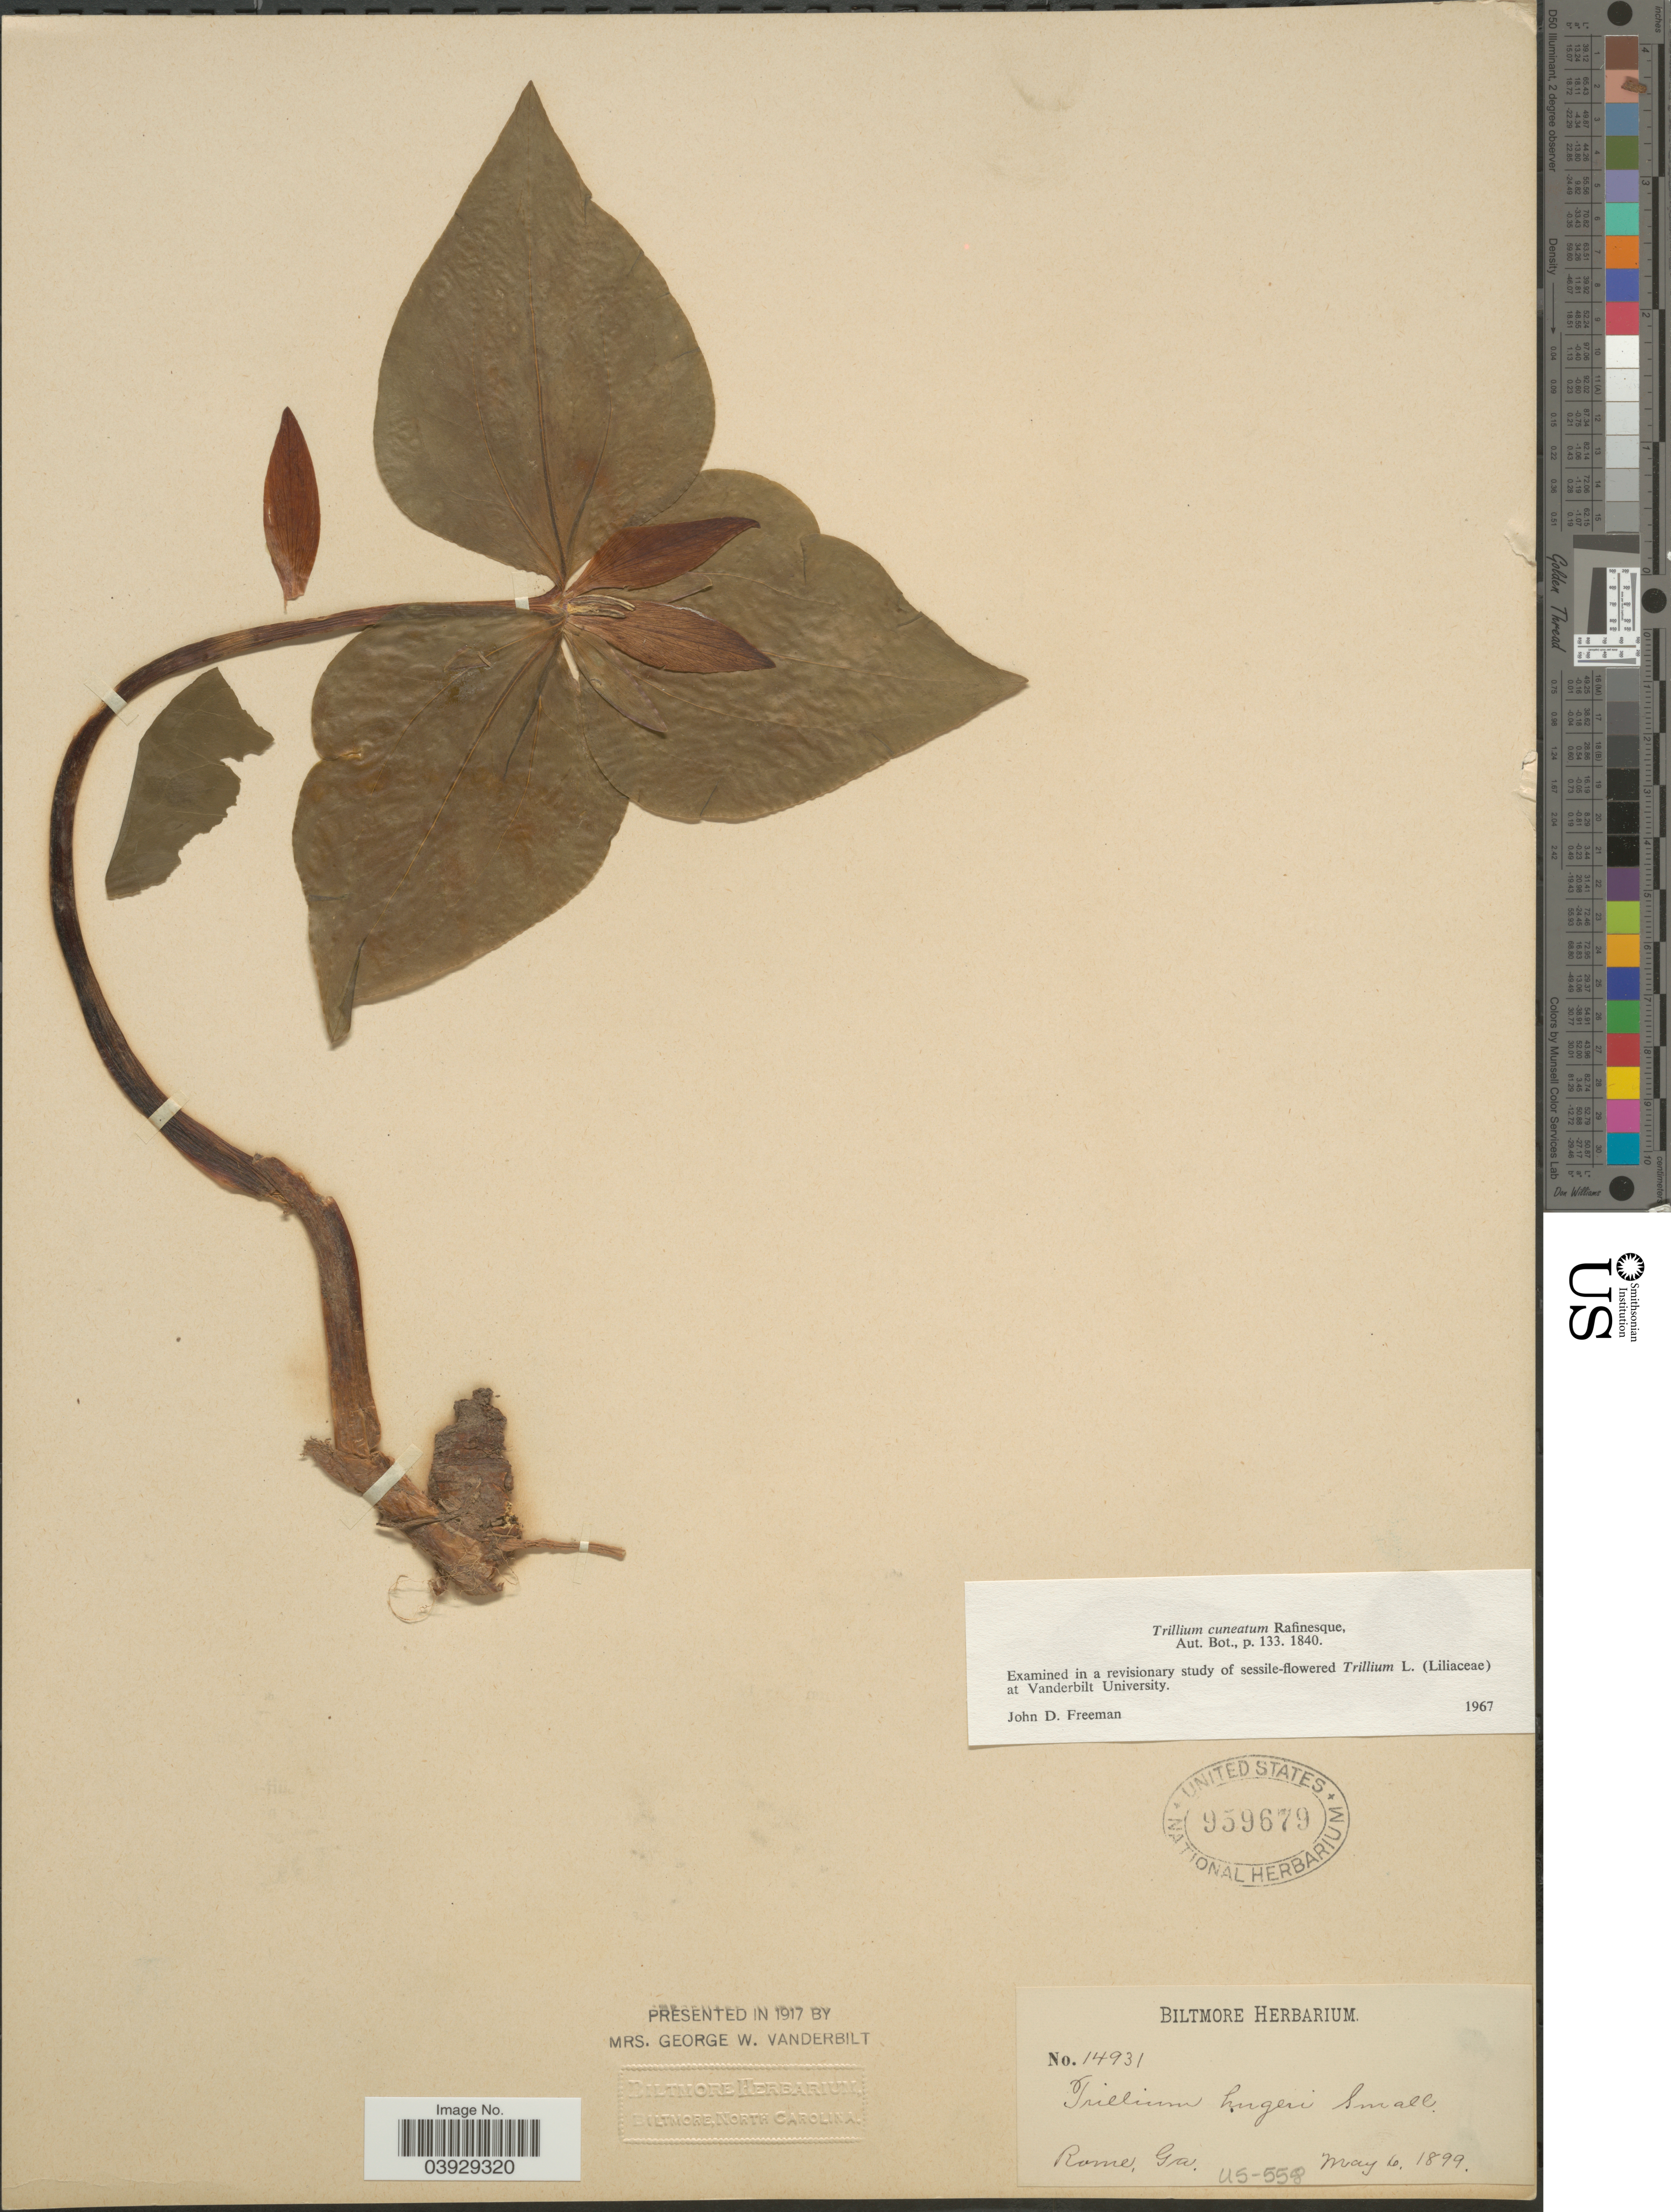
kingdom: Plantae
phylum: Tracheophyta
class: Liliopsida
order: Liliales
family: Melanthiaceae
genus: Trillium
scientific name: Trillium cuneatum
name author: Raf.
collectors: ex herb. Biltmore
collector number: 14931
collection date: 1899-05-06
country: United States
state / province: Georgia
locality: Rome.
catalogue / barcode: US 959679